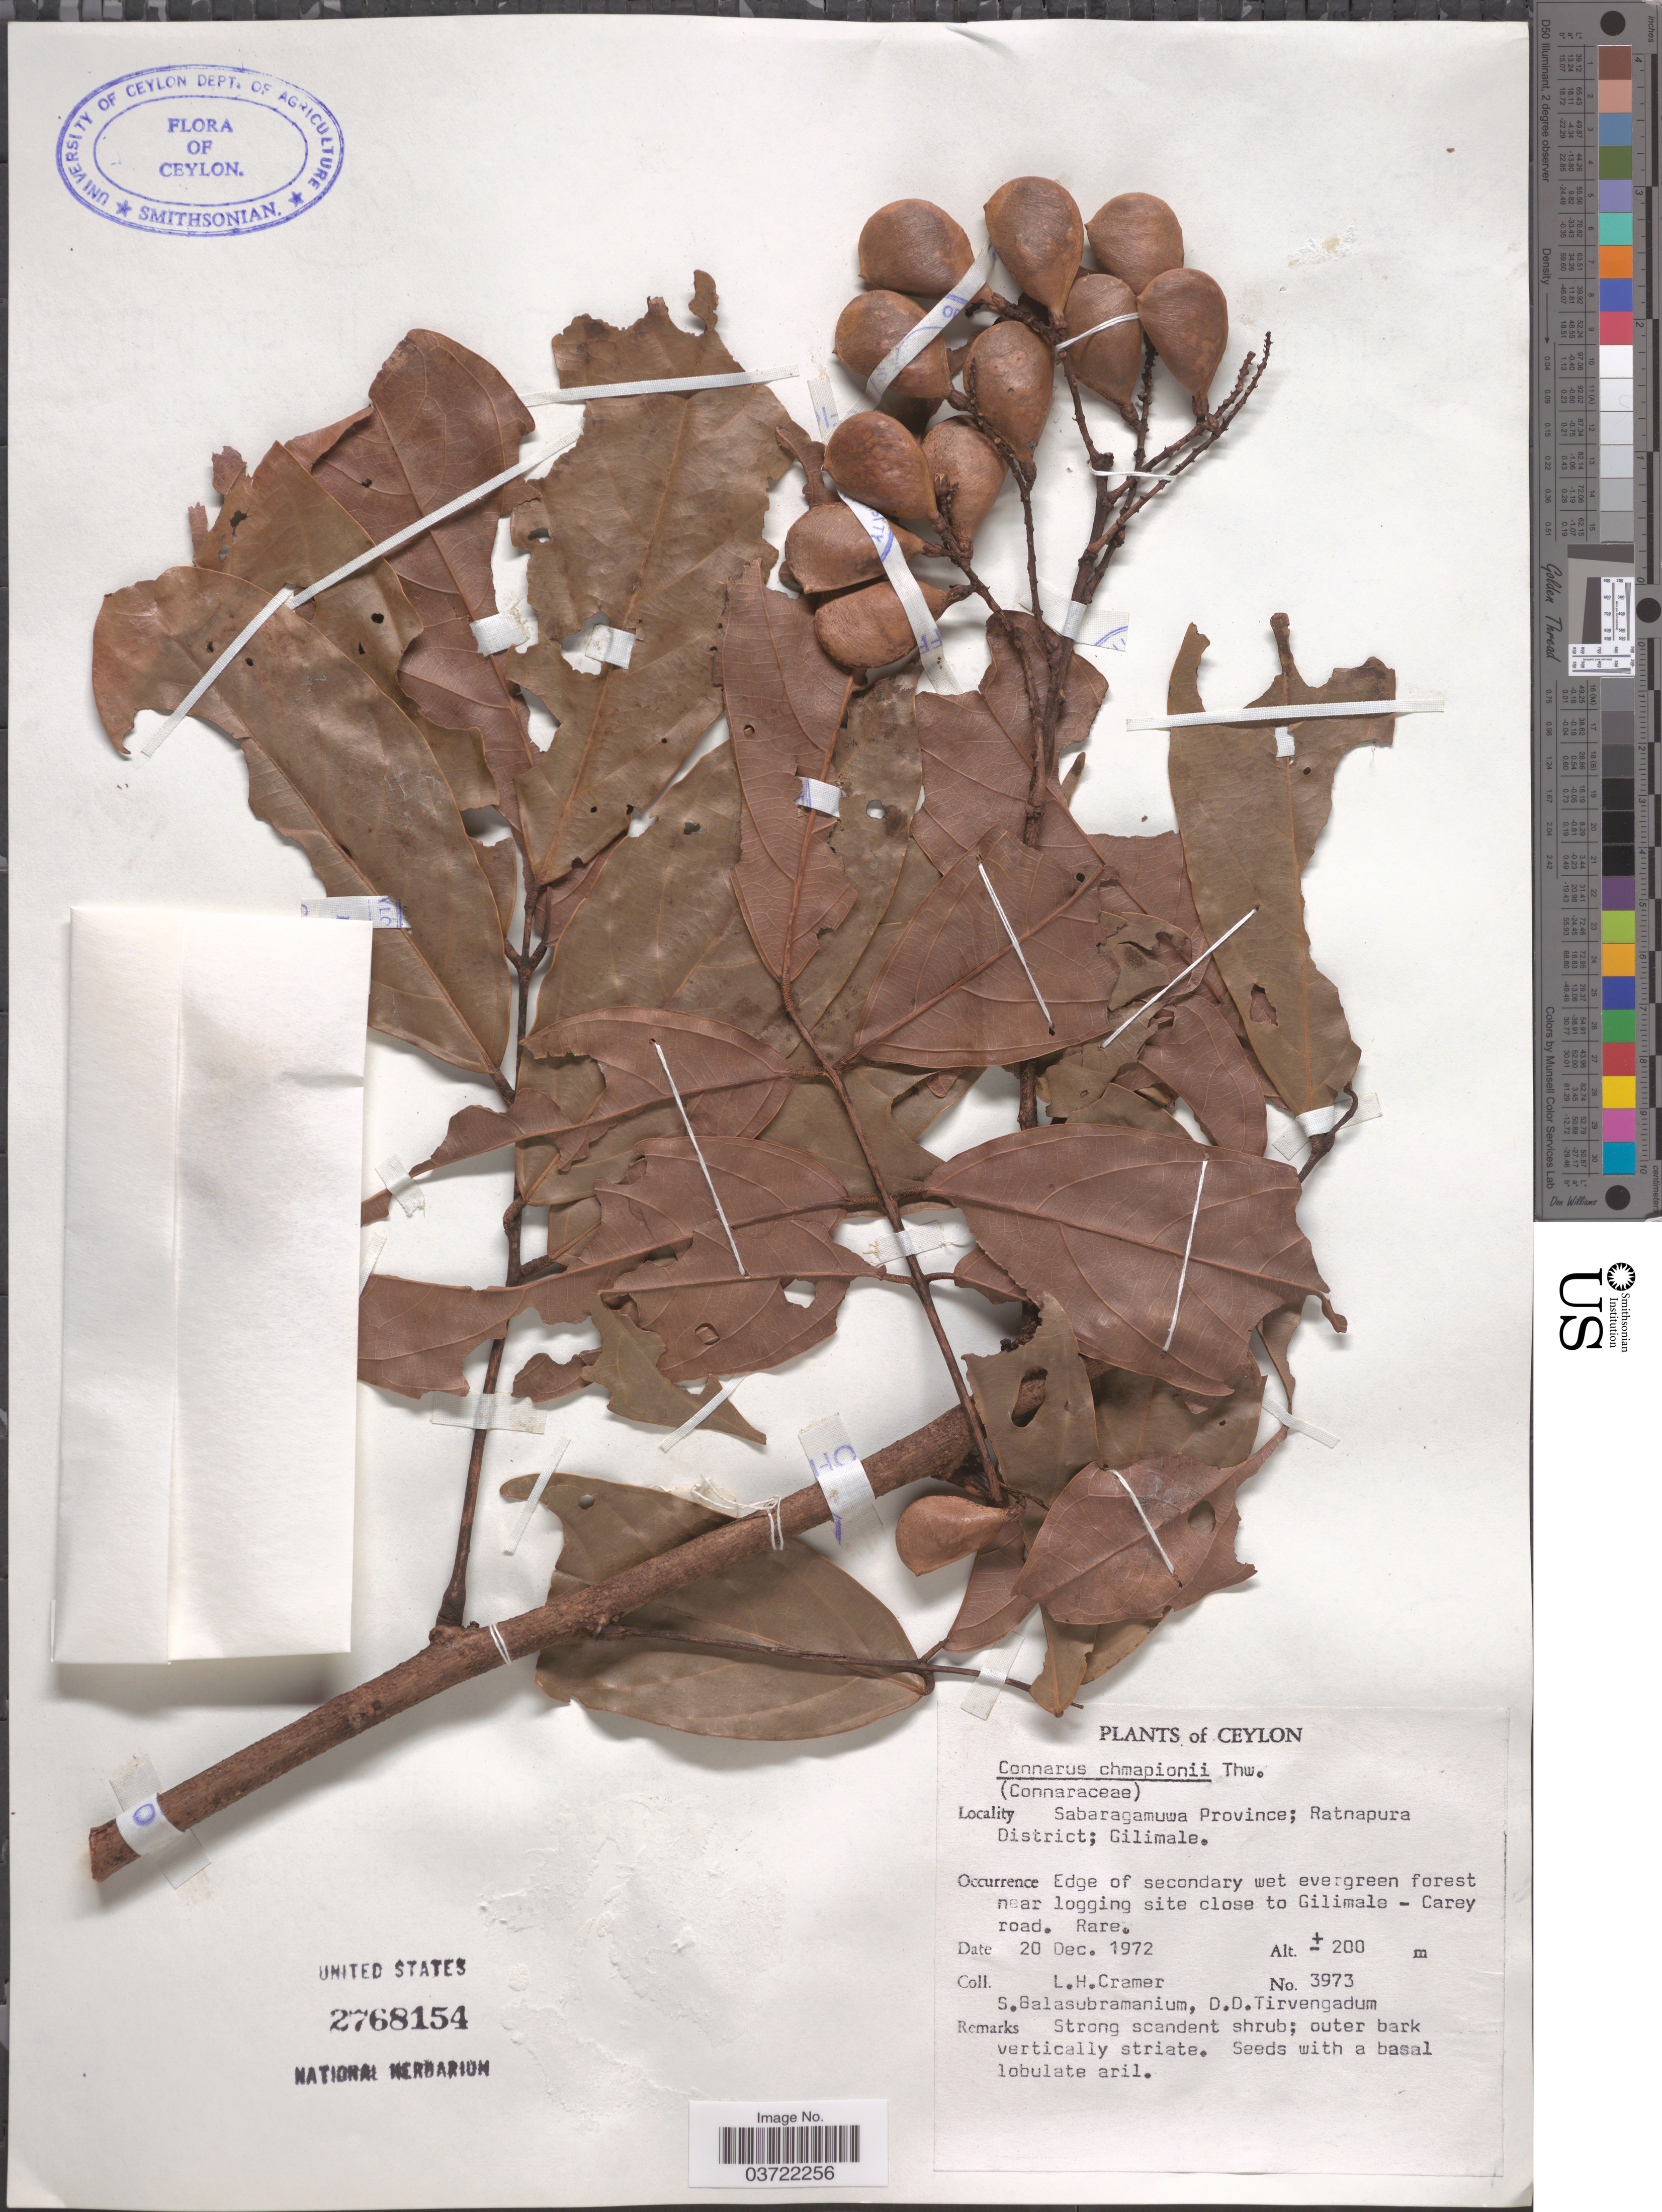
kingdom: Plantae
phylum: Tracheophyta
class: Magnoliopsida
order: Oxalidales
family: Connaraceae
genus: Connarus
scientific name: Connarus championii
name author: Thwaites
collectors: L. H. Cramer, S. Balasubramanium & D. Tirvengadum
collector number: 3973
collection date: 1972-12-20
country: Sri Lanka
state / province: Sabaragamuwa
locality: Ceylon. Ratnapura District; Gilimale. Near logging site close to Gilimale - Carey road.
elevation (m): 200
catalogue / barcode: US 2768154